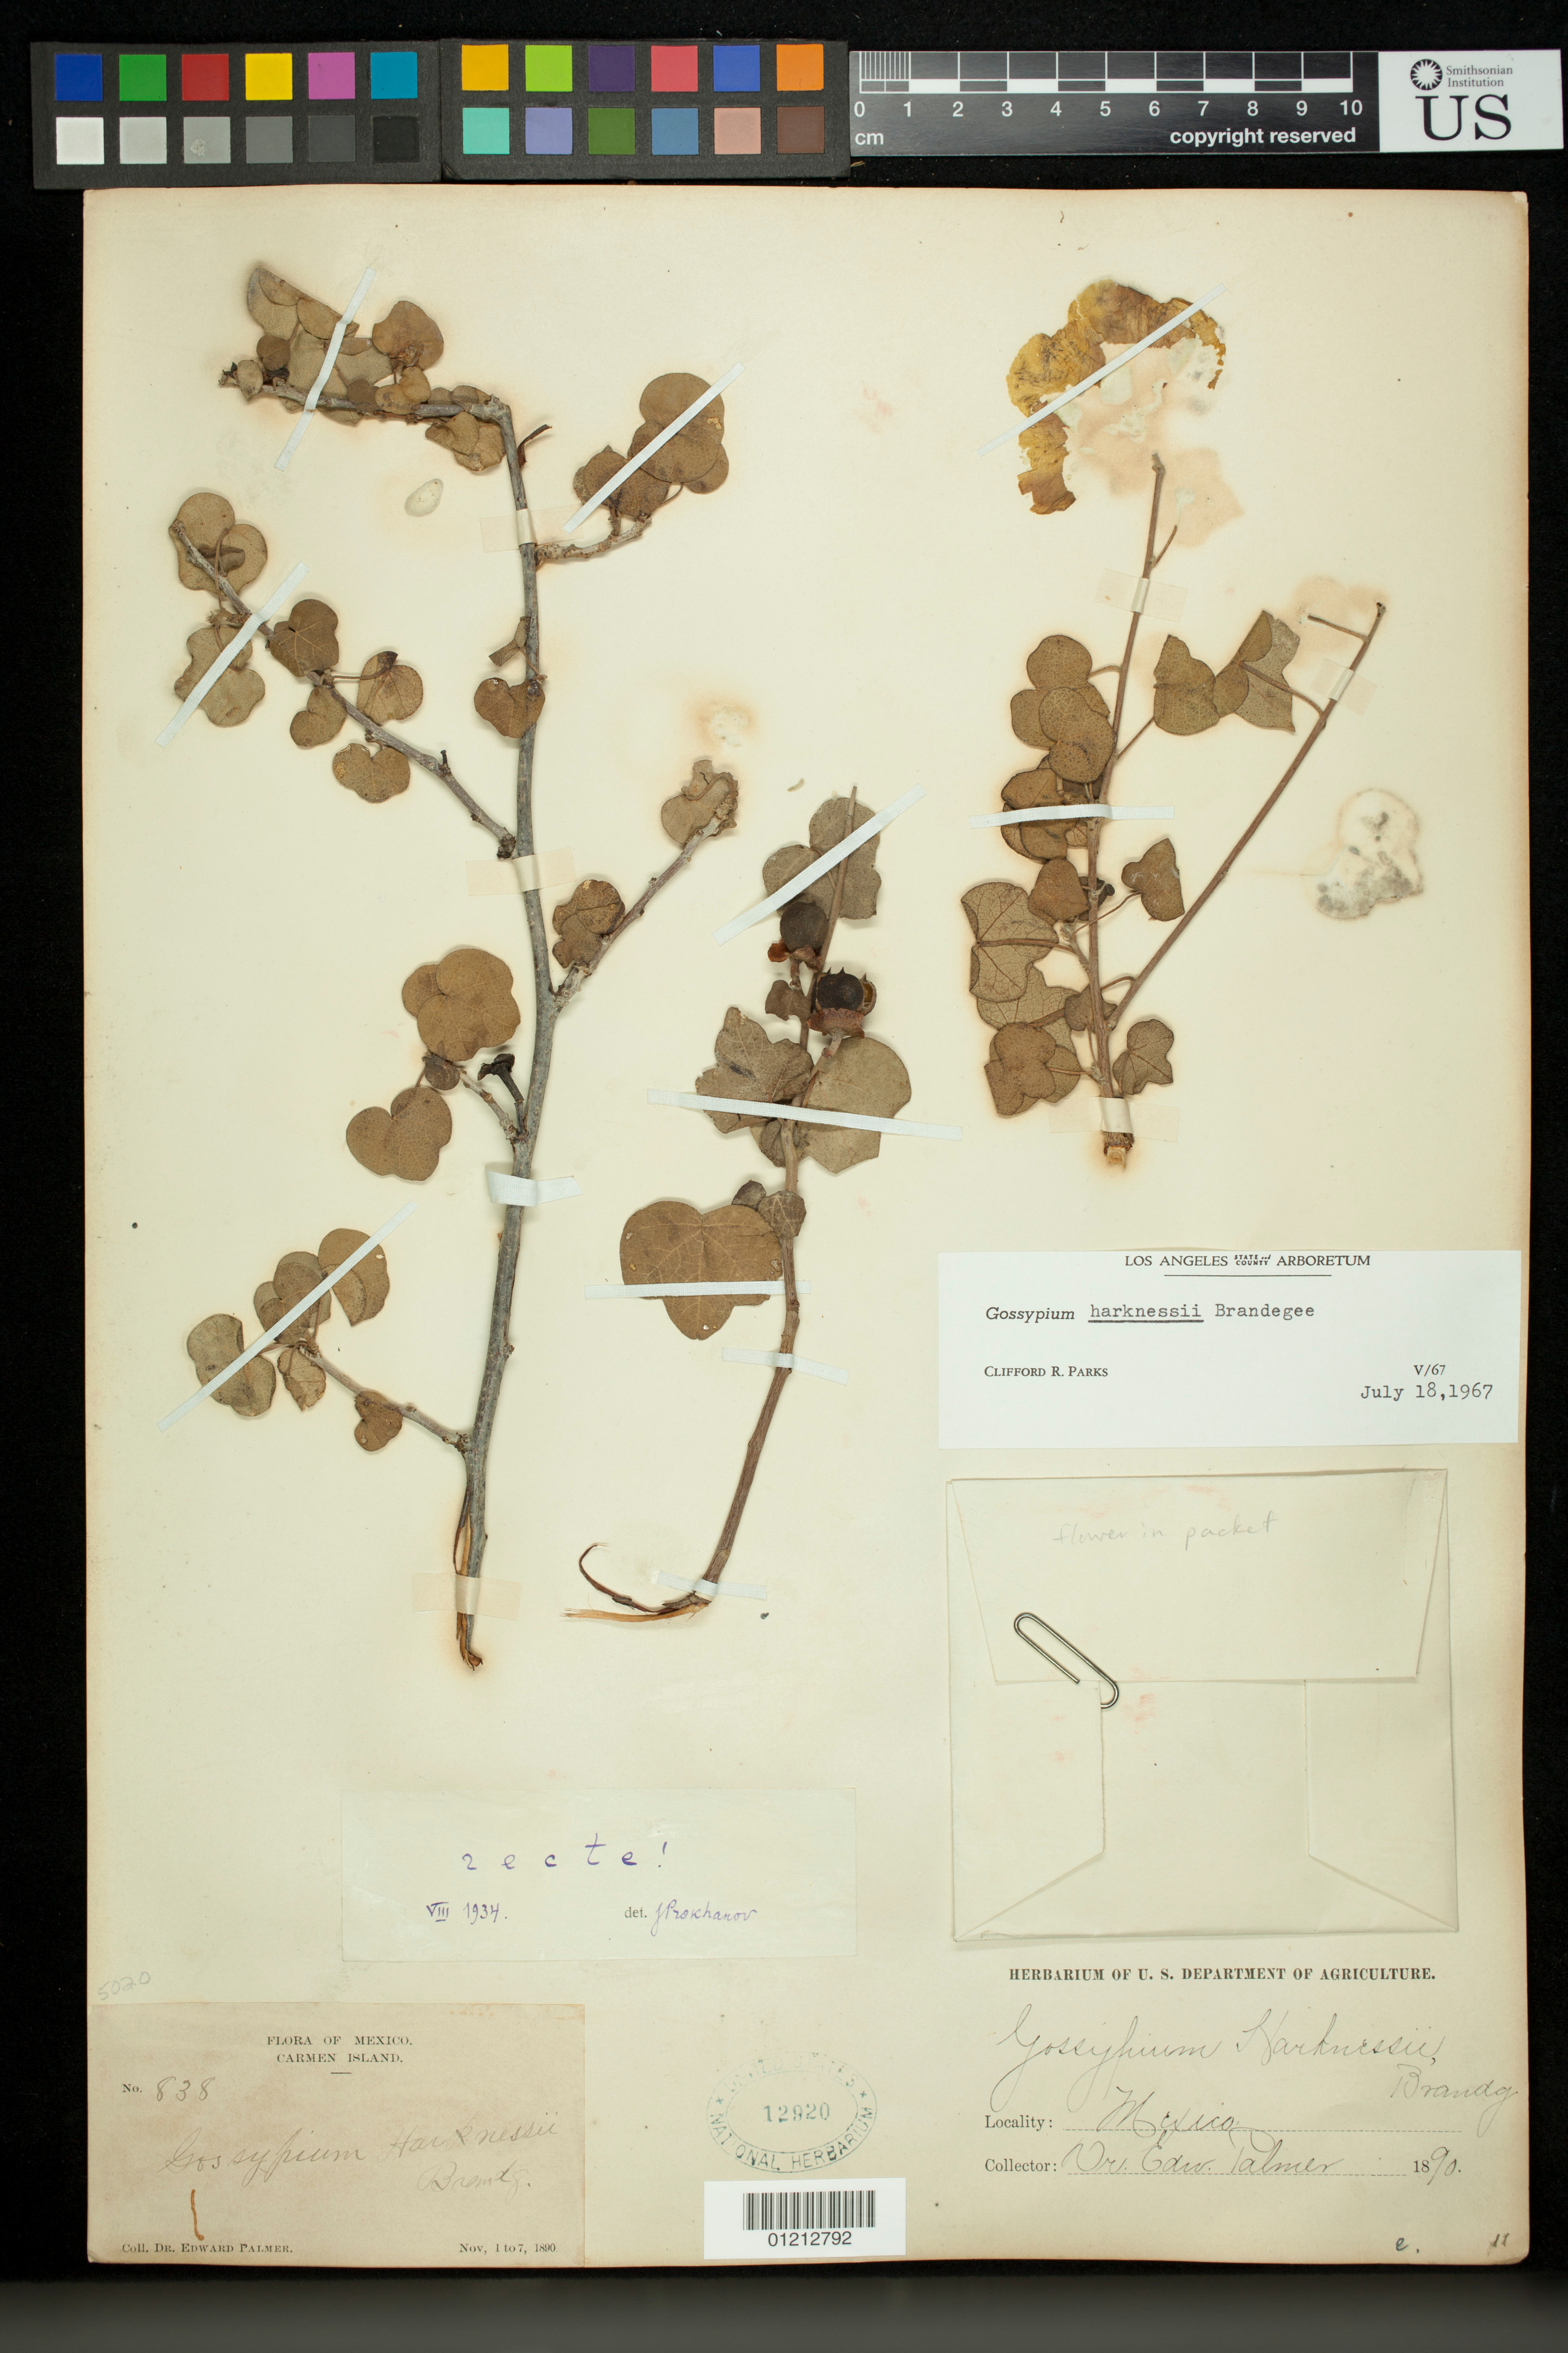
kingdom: Plantae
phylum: Tracheophyta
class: Magnoliopsida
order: Malvales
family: Malvaceae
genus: Gossypium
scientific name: Gossypium harknessii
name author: Brandegee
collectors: E. Palmer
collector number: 838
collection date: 1890-11-01/1890-11-07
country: Mexico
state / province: Baja California Sur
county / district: Loreto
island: Carmen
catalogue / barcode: US 12920